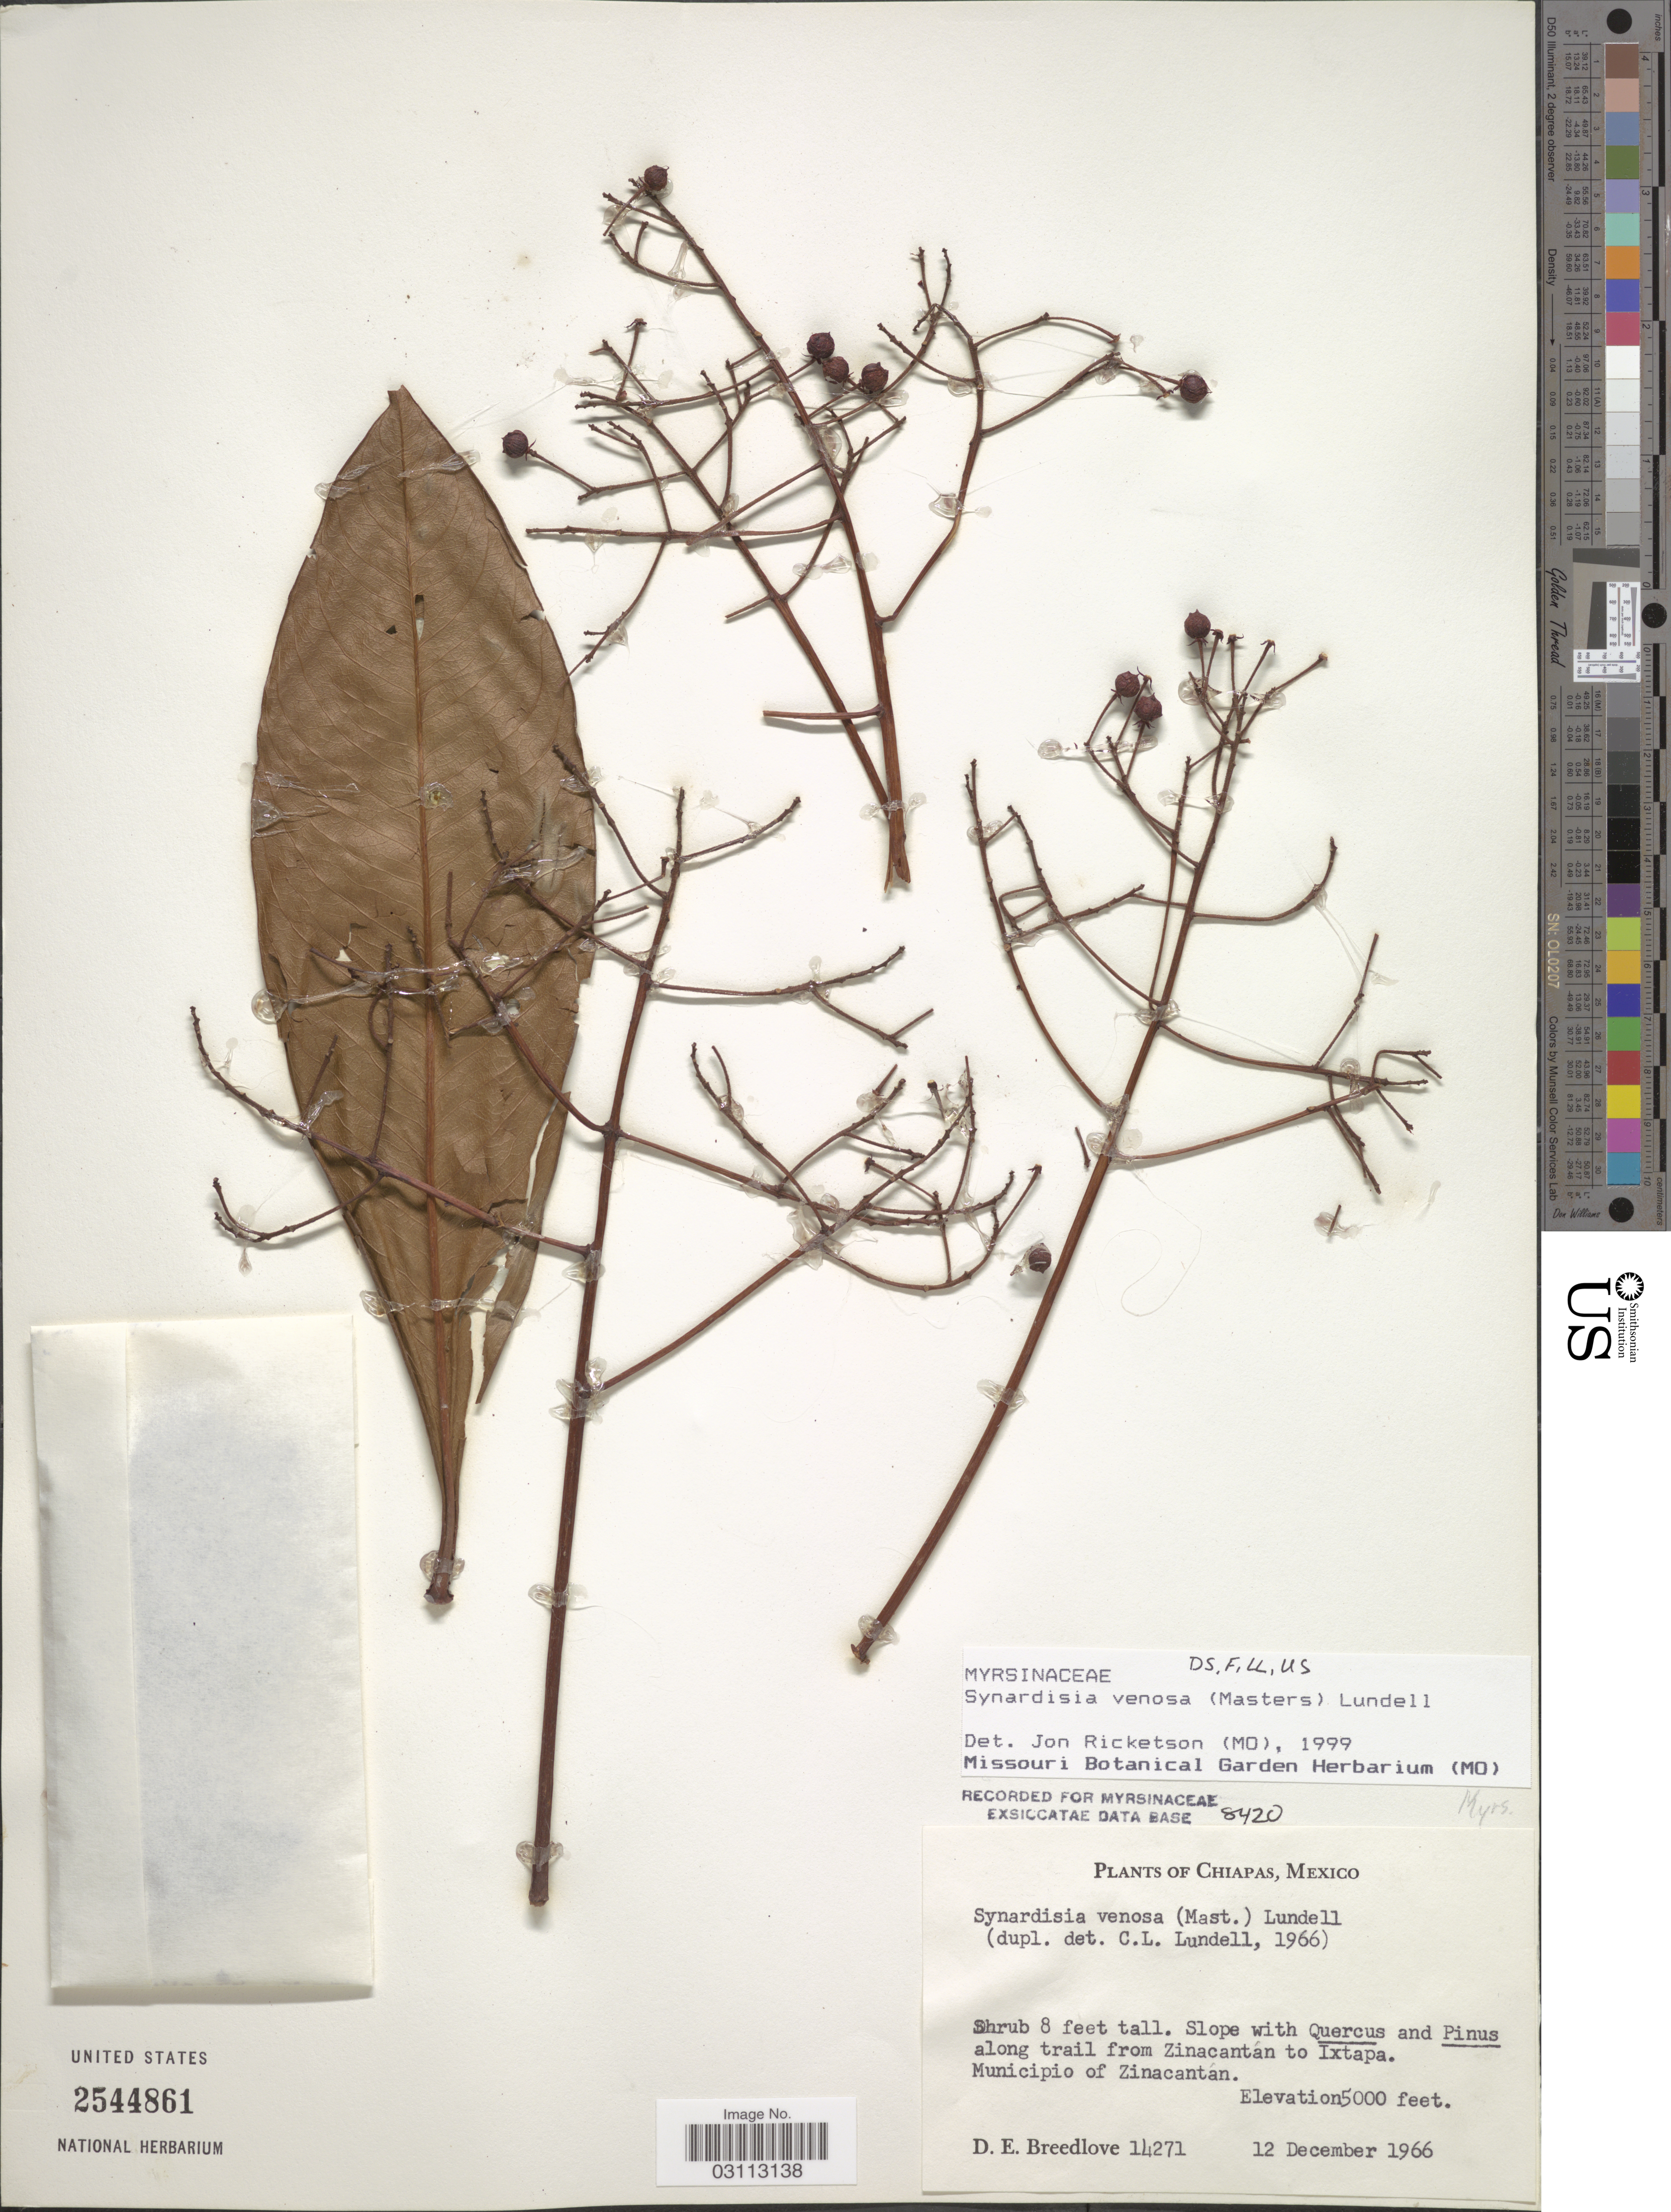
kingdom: Plantae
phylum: Tracheophyta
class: Magnoliopsida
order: Ericales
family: Primulaceae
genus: Synardisia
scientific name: Synardisia venosa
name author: (Mast.) Lundell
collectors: D. E. Breedlove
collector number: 14271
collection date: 1966-12-12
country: Mexico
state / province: Chiapas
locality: Along trail from Zinacantán to Ixtapa. Municipio of Zinacantán.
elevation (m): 1524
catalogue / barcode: US 2544861